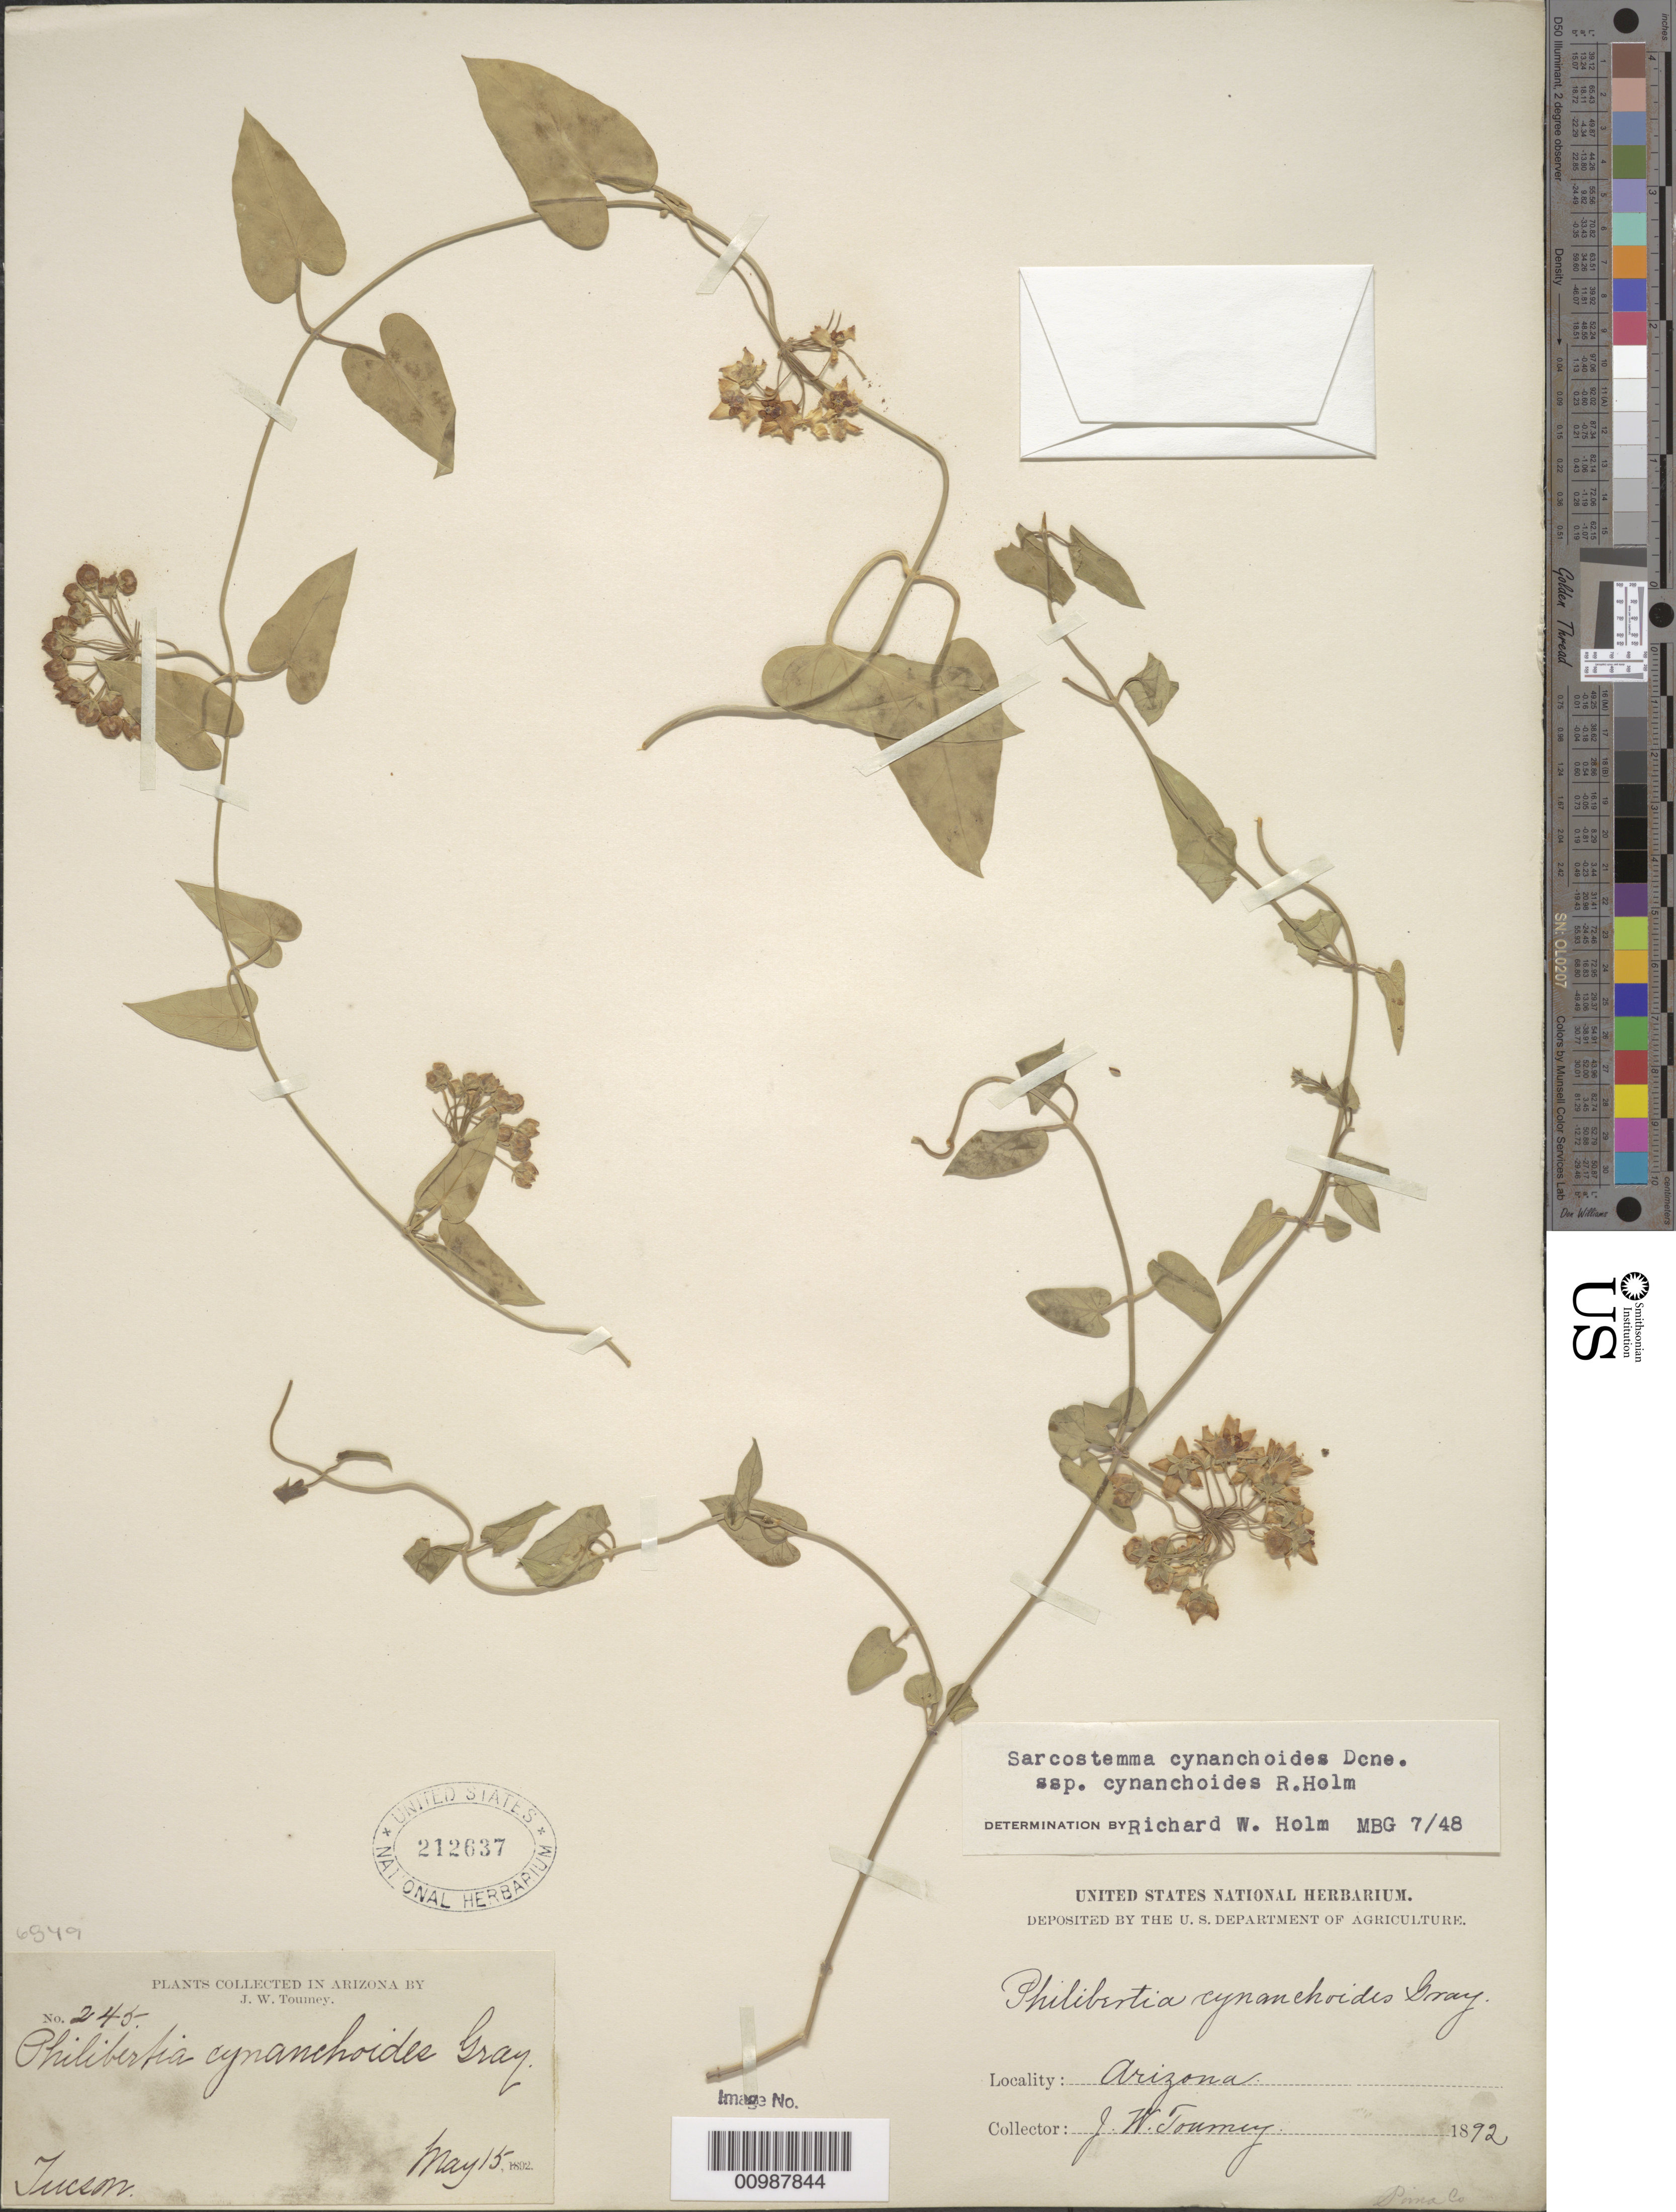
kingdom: Plantae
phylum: Tracheophyta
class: Magnoliopsida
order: Gentianales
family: Apocynaceae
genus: Sarcostemma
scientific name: Sarcostemma cynanchoides subsp. hartwegii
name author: (Vail) R.W. Holm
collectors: J. W. Toumey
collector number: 245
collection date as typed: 15 May 1892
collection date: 1892-05-15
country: United States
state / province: Arizona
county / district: Pima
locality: Tucson.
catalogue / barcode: US 212637